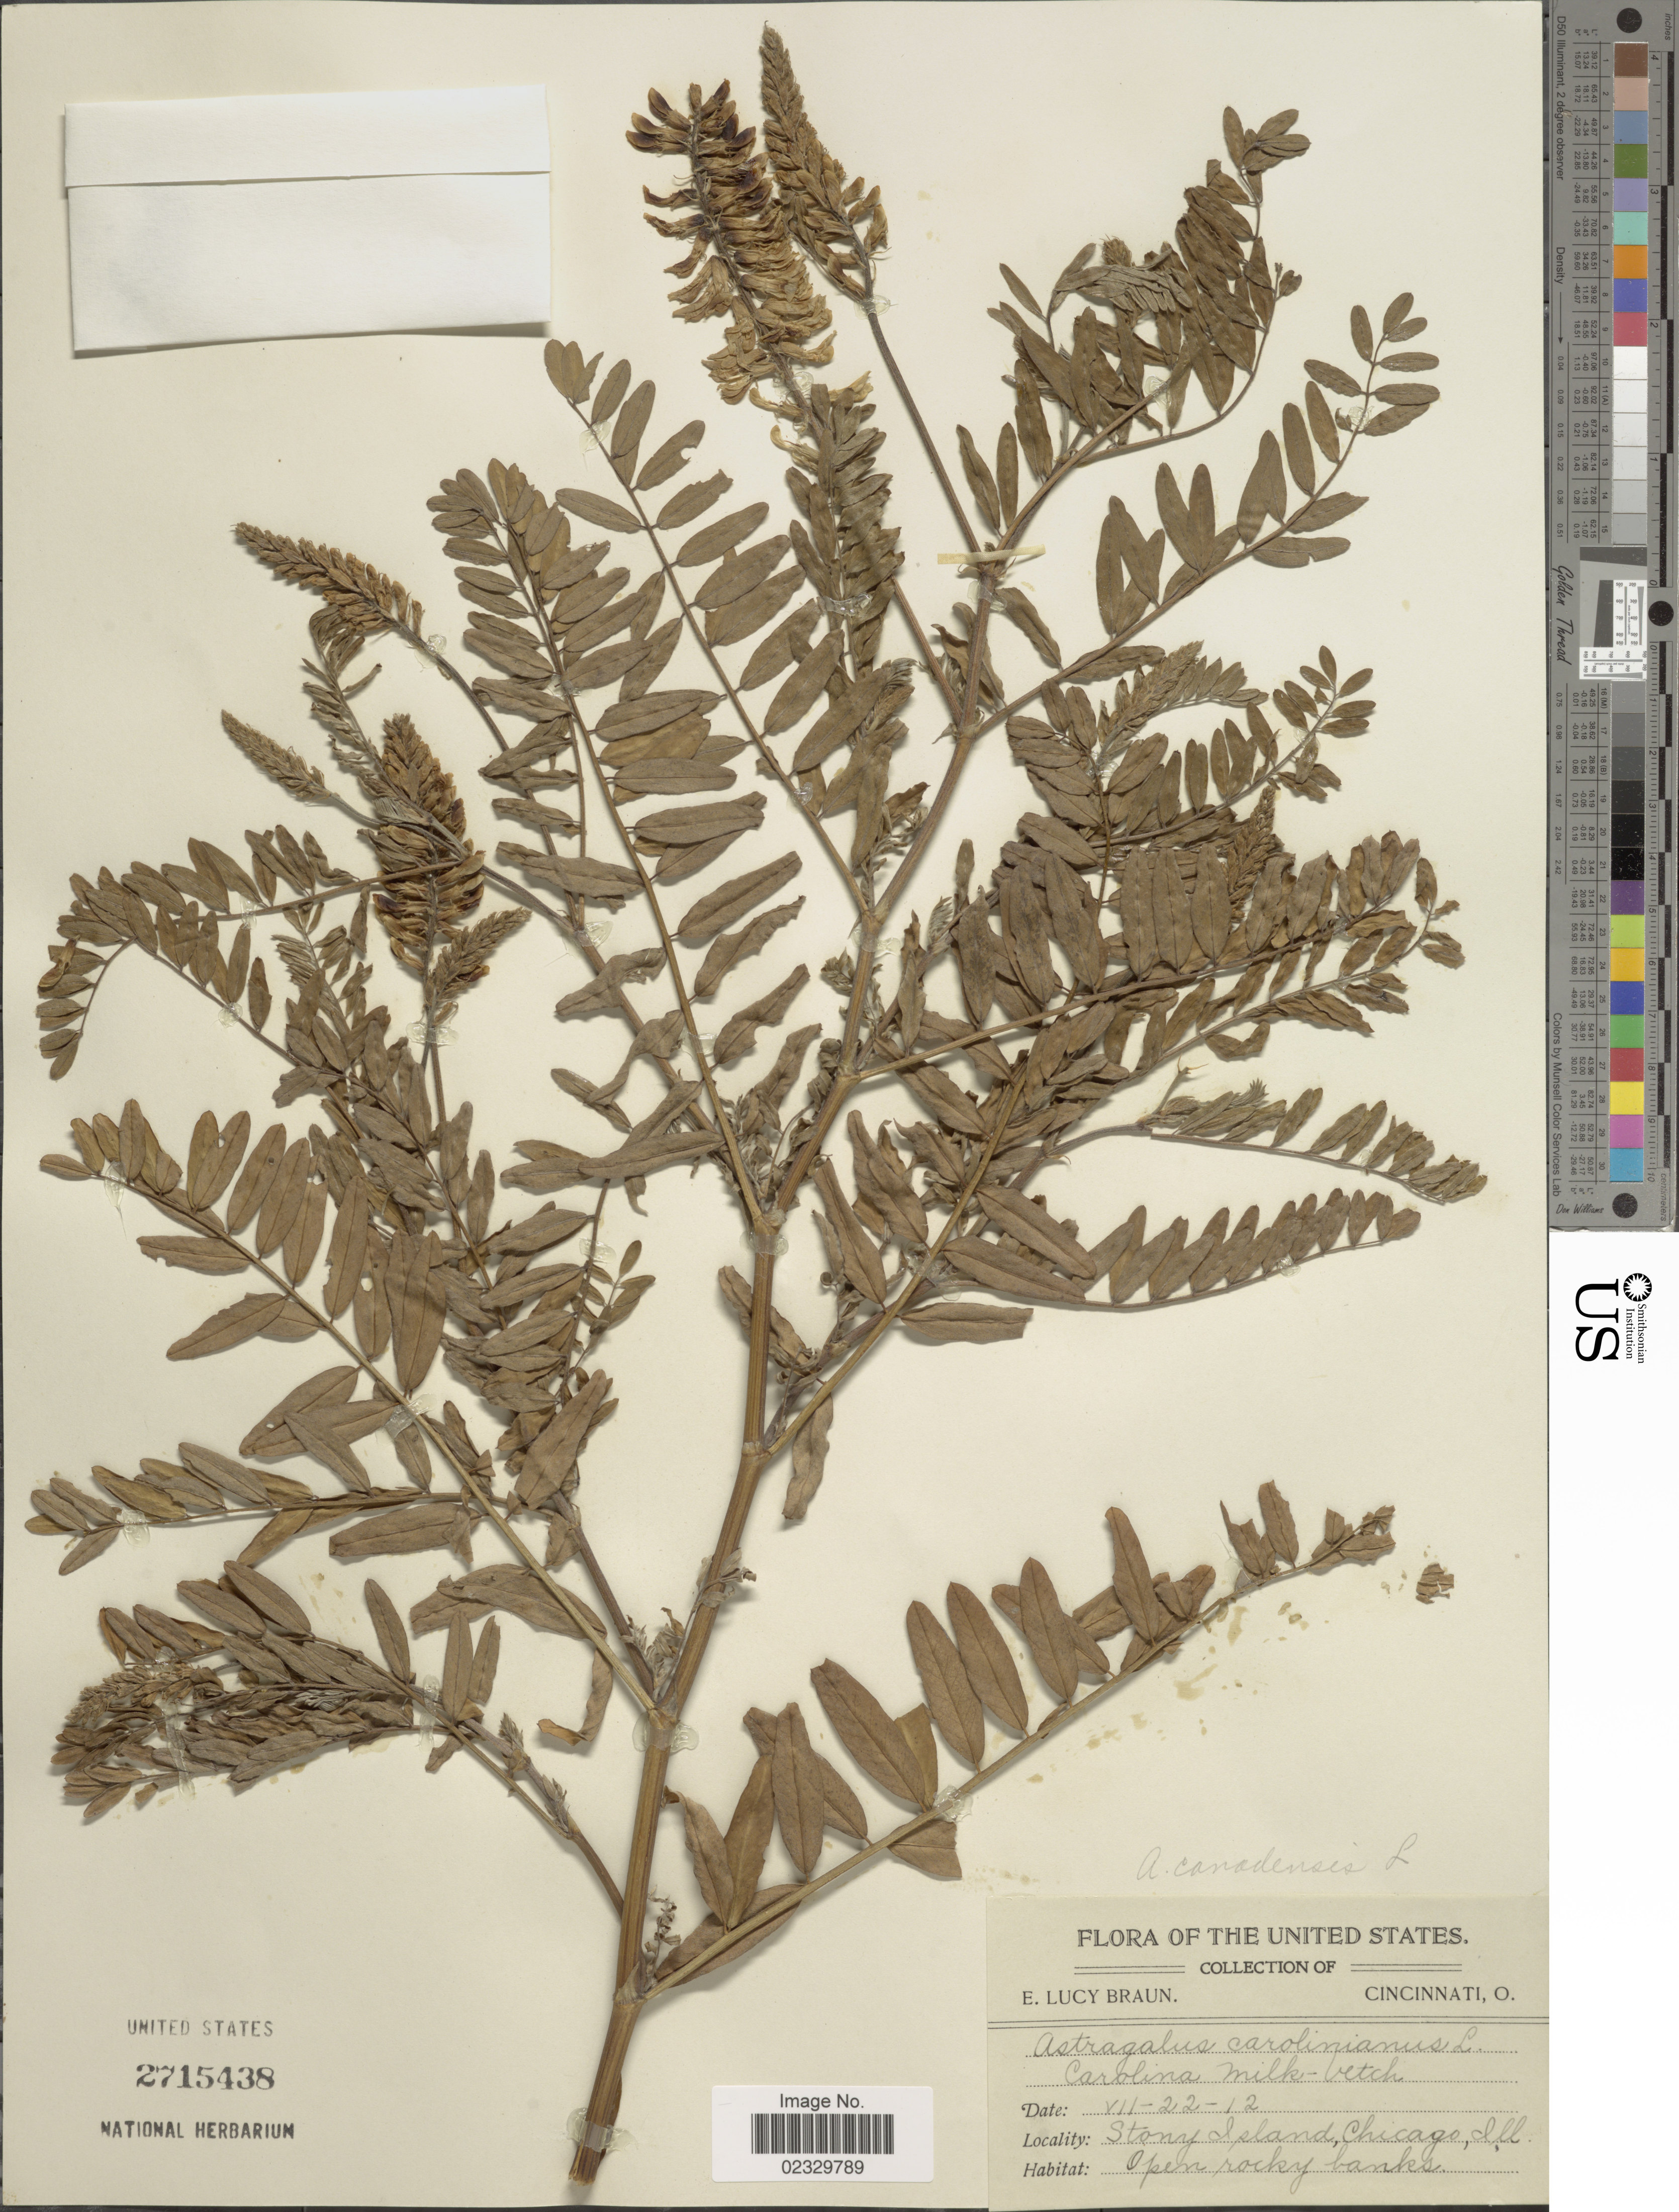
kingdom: Plantae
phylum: Tracheophyta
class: Magnoliopsida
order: Fabales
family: Fabaceae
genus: Astragalus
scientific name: Astragalus canadensis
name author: L.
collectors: E. L. Braun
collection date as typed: Transcribed d/m/y: 22/7/12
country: United States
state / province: Illinois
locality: Stony Island, Chicago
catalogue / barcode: US 2715438